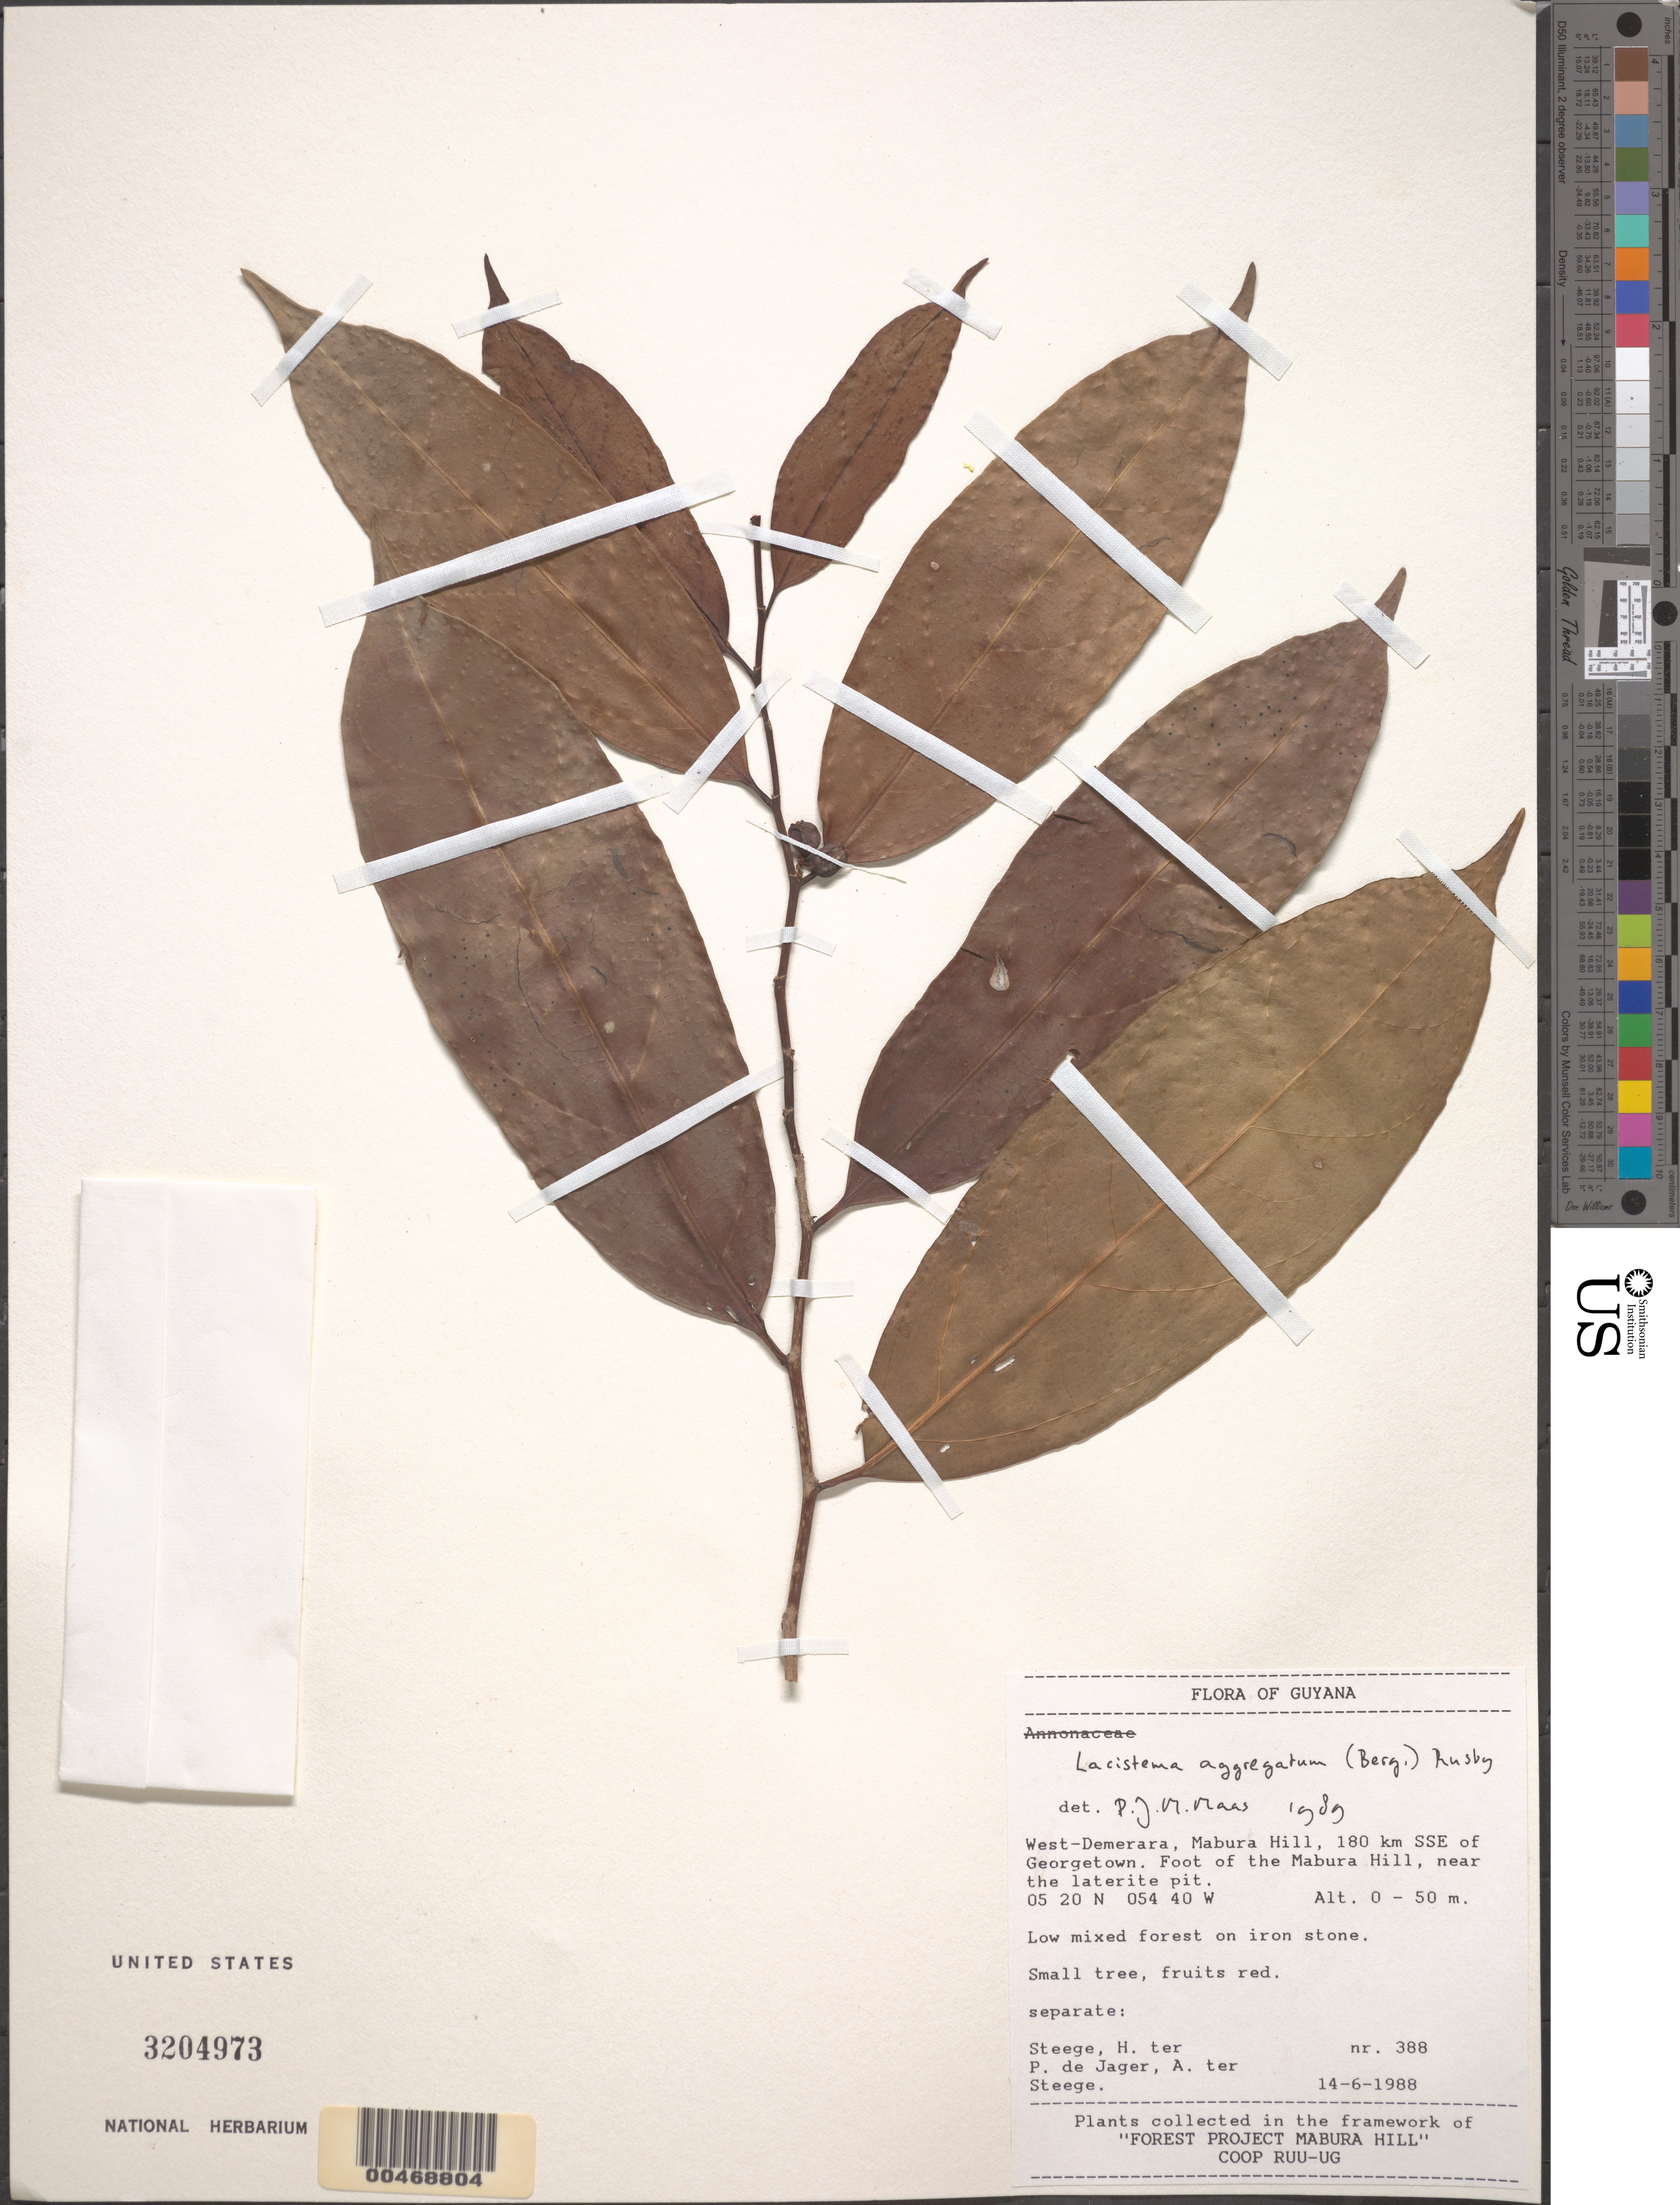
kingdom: Plantae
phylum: Tracheophyta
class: Magnoliopsida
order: Malpighiales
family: Lacistemataceae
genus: Lacistema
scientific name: Lacistema aggregatum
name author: (P.J. Bergius) Rusby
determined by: Maas, Paul J. M.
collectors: H. ter Steege, P. De Jager & H. ter Steege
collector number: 388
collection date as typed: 14-Jun-88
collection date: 1988-06-14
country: Guyana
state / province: U. Demerara-Berbice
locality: Mabura Hill, 180 km SSE of Georgetown, top-ridge of Mabura Hill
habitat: Low mixed forest on ironstone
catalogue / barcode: US 3204973